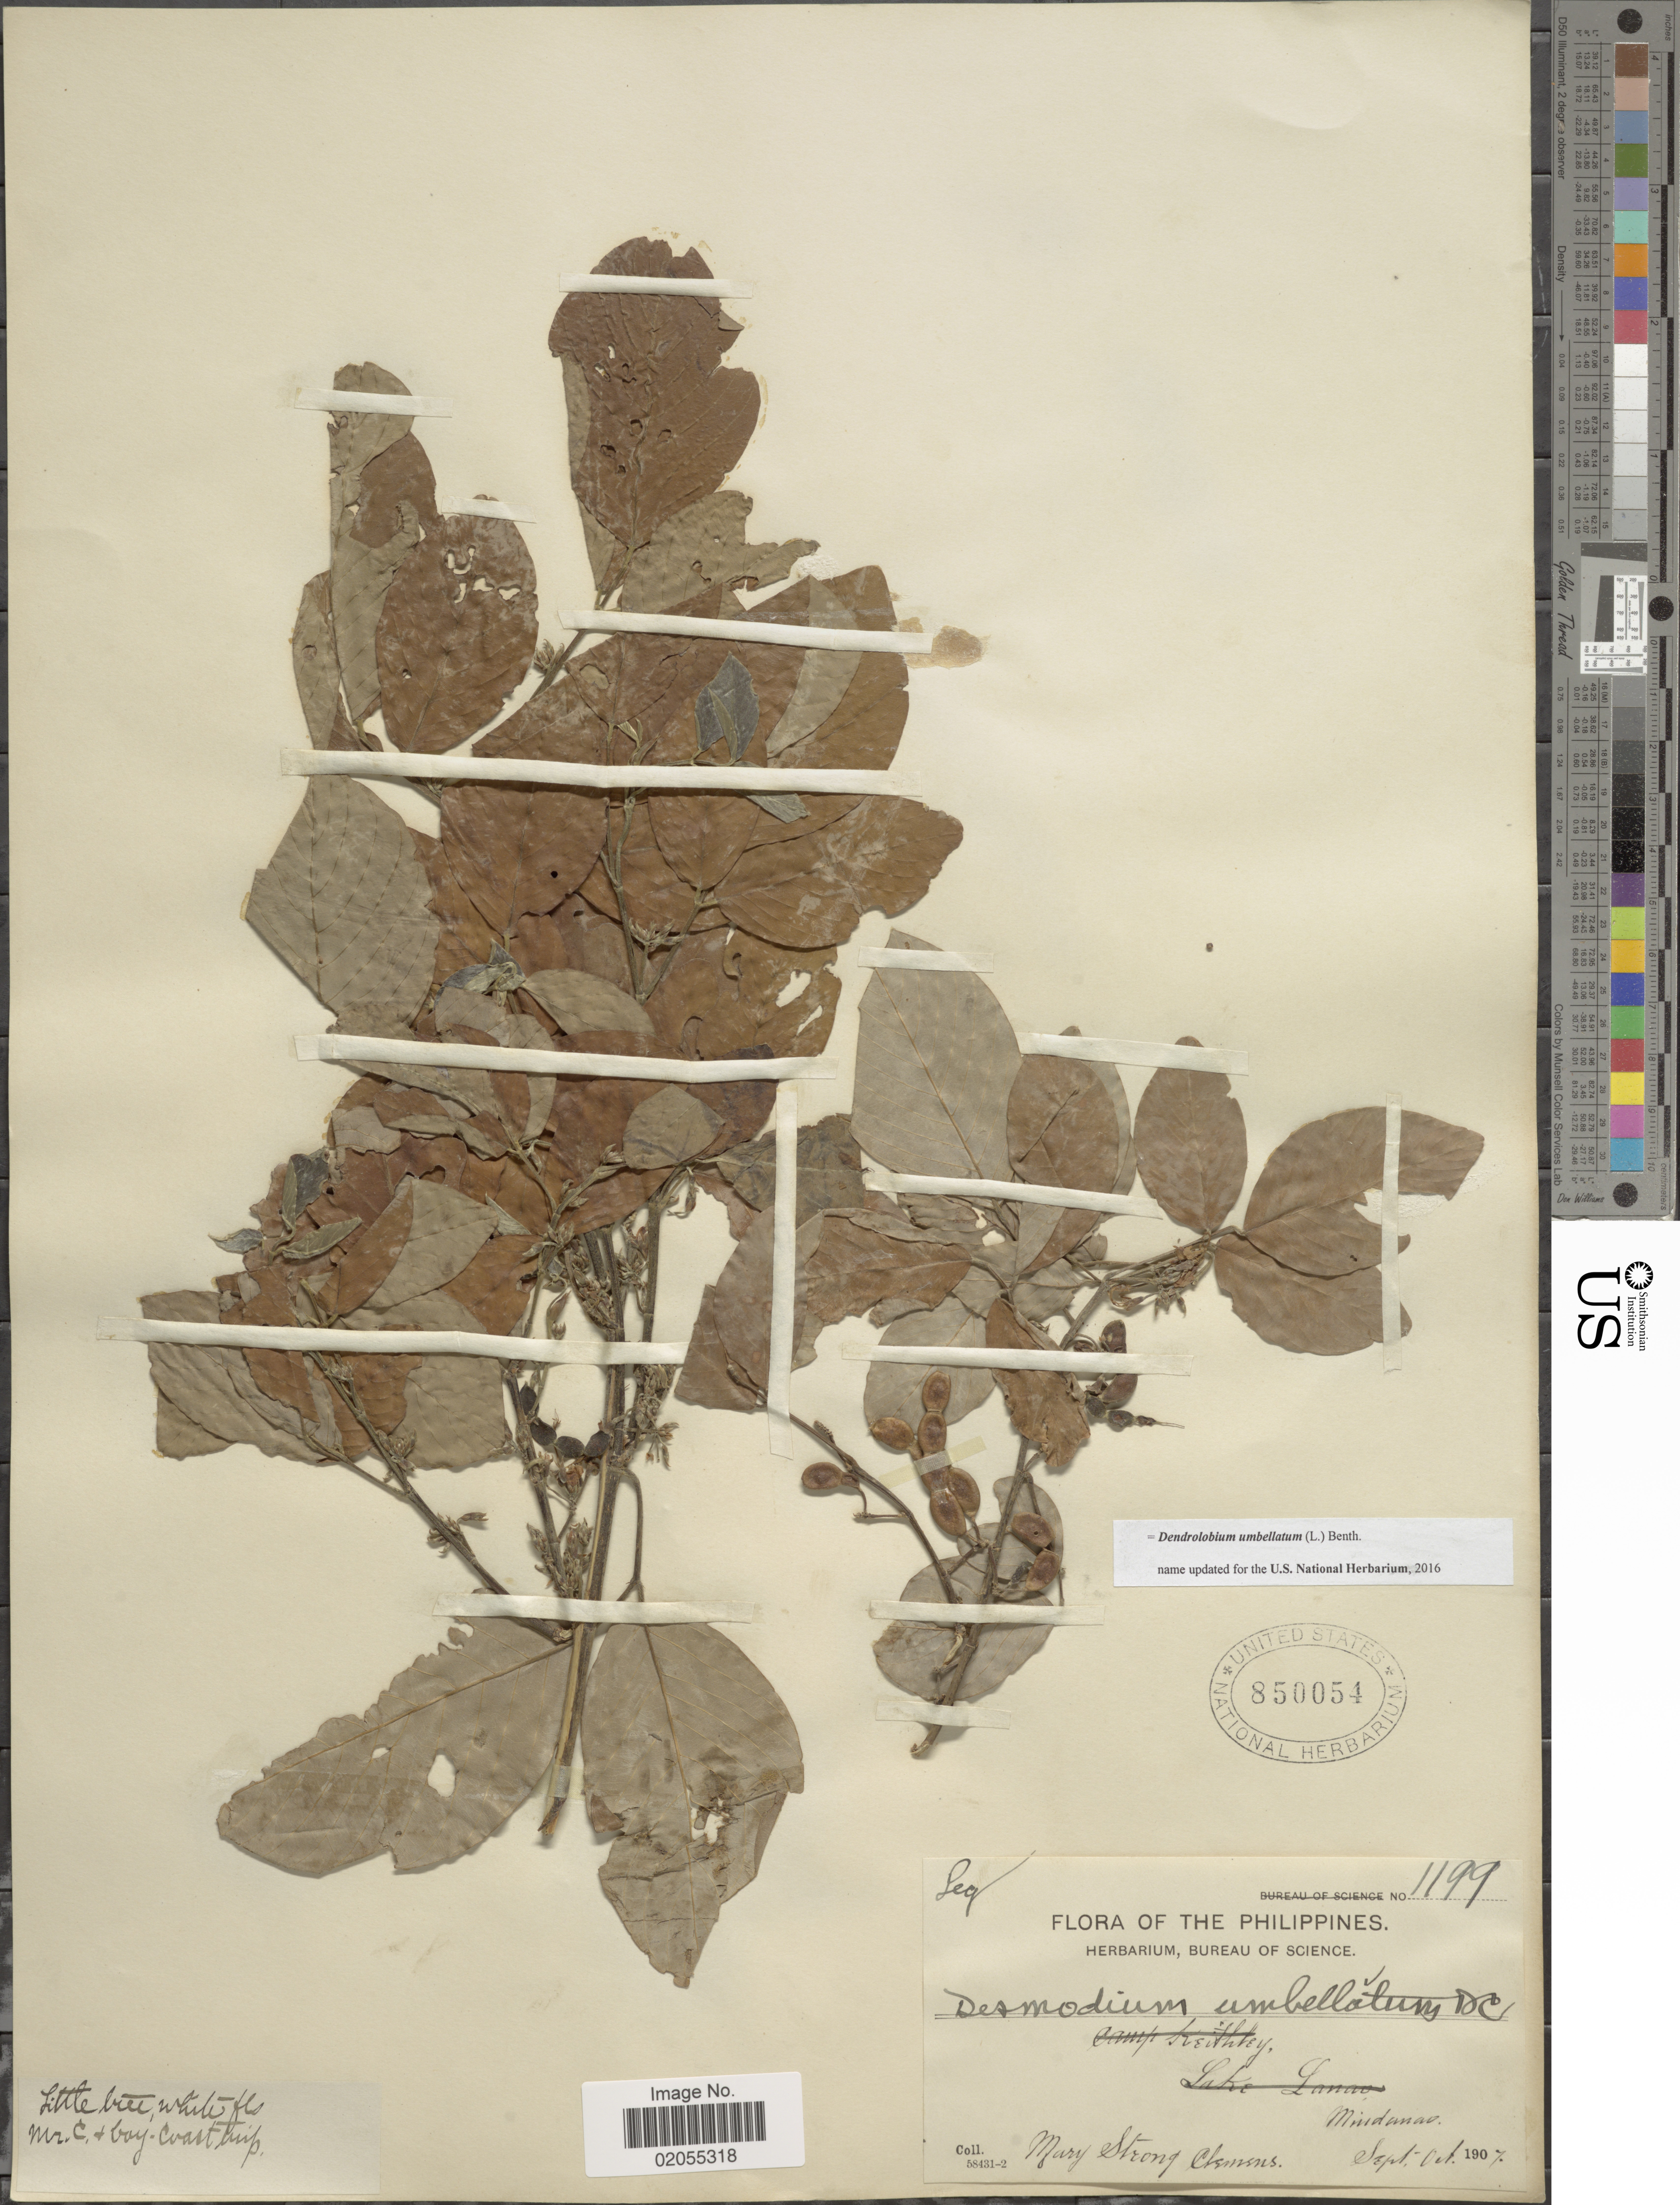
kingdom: Plantae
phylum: Tracheophyta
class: Magnoliopsida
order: Fabales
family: Fabaceae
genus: Dendrolobium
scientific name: Dendrolobium umbellatum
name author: (L.) Benth.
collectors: M. S. Clemens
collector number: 1199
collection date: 1907-09/1907-10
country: Philippines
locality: Mindanao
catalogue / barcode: US 850054